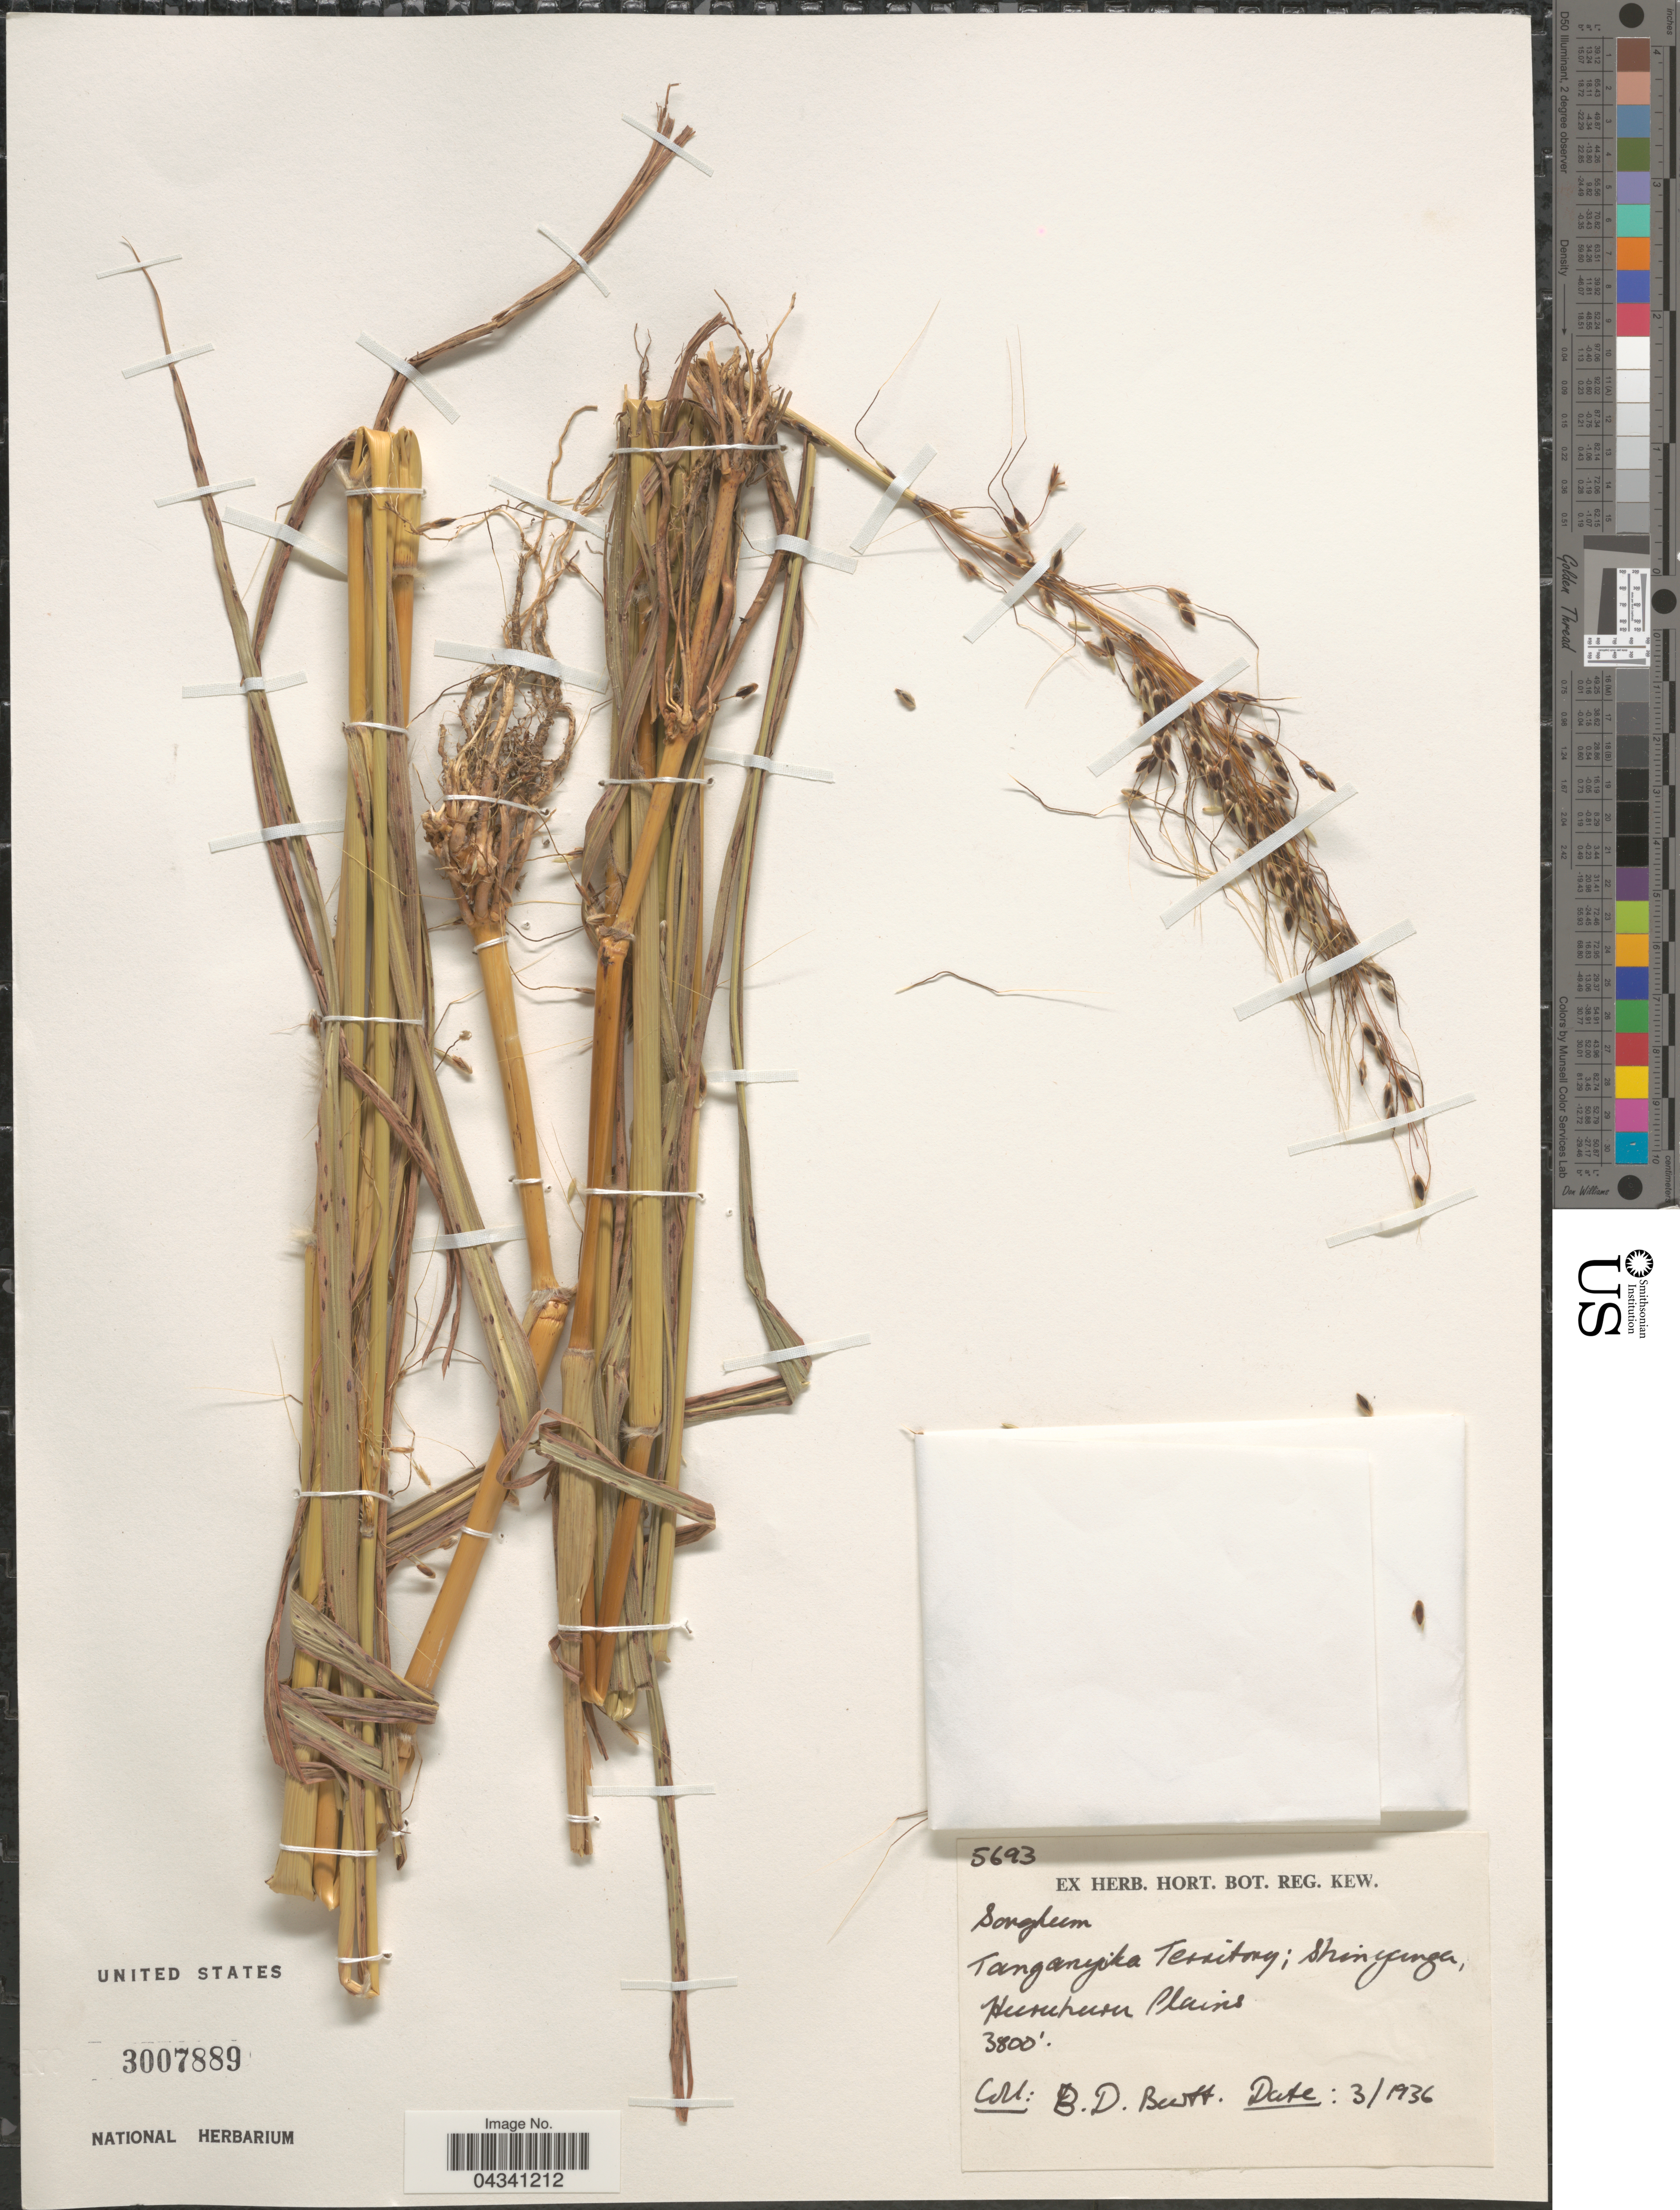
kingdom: Plantae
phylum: Tracheophyta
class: Liliopsida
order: Poales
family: Poaceae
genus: Sorghum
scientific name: Sorghum sp.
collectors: B. D. Burtt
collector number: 5693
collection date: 1936-03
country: Tanzania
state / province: Shinyanga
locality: Tanganyika Territory; Shinyanga, Huruchuru Plains.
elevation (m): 1158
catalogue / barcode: US 3007889